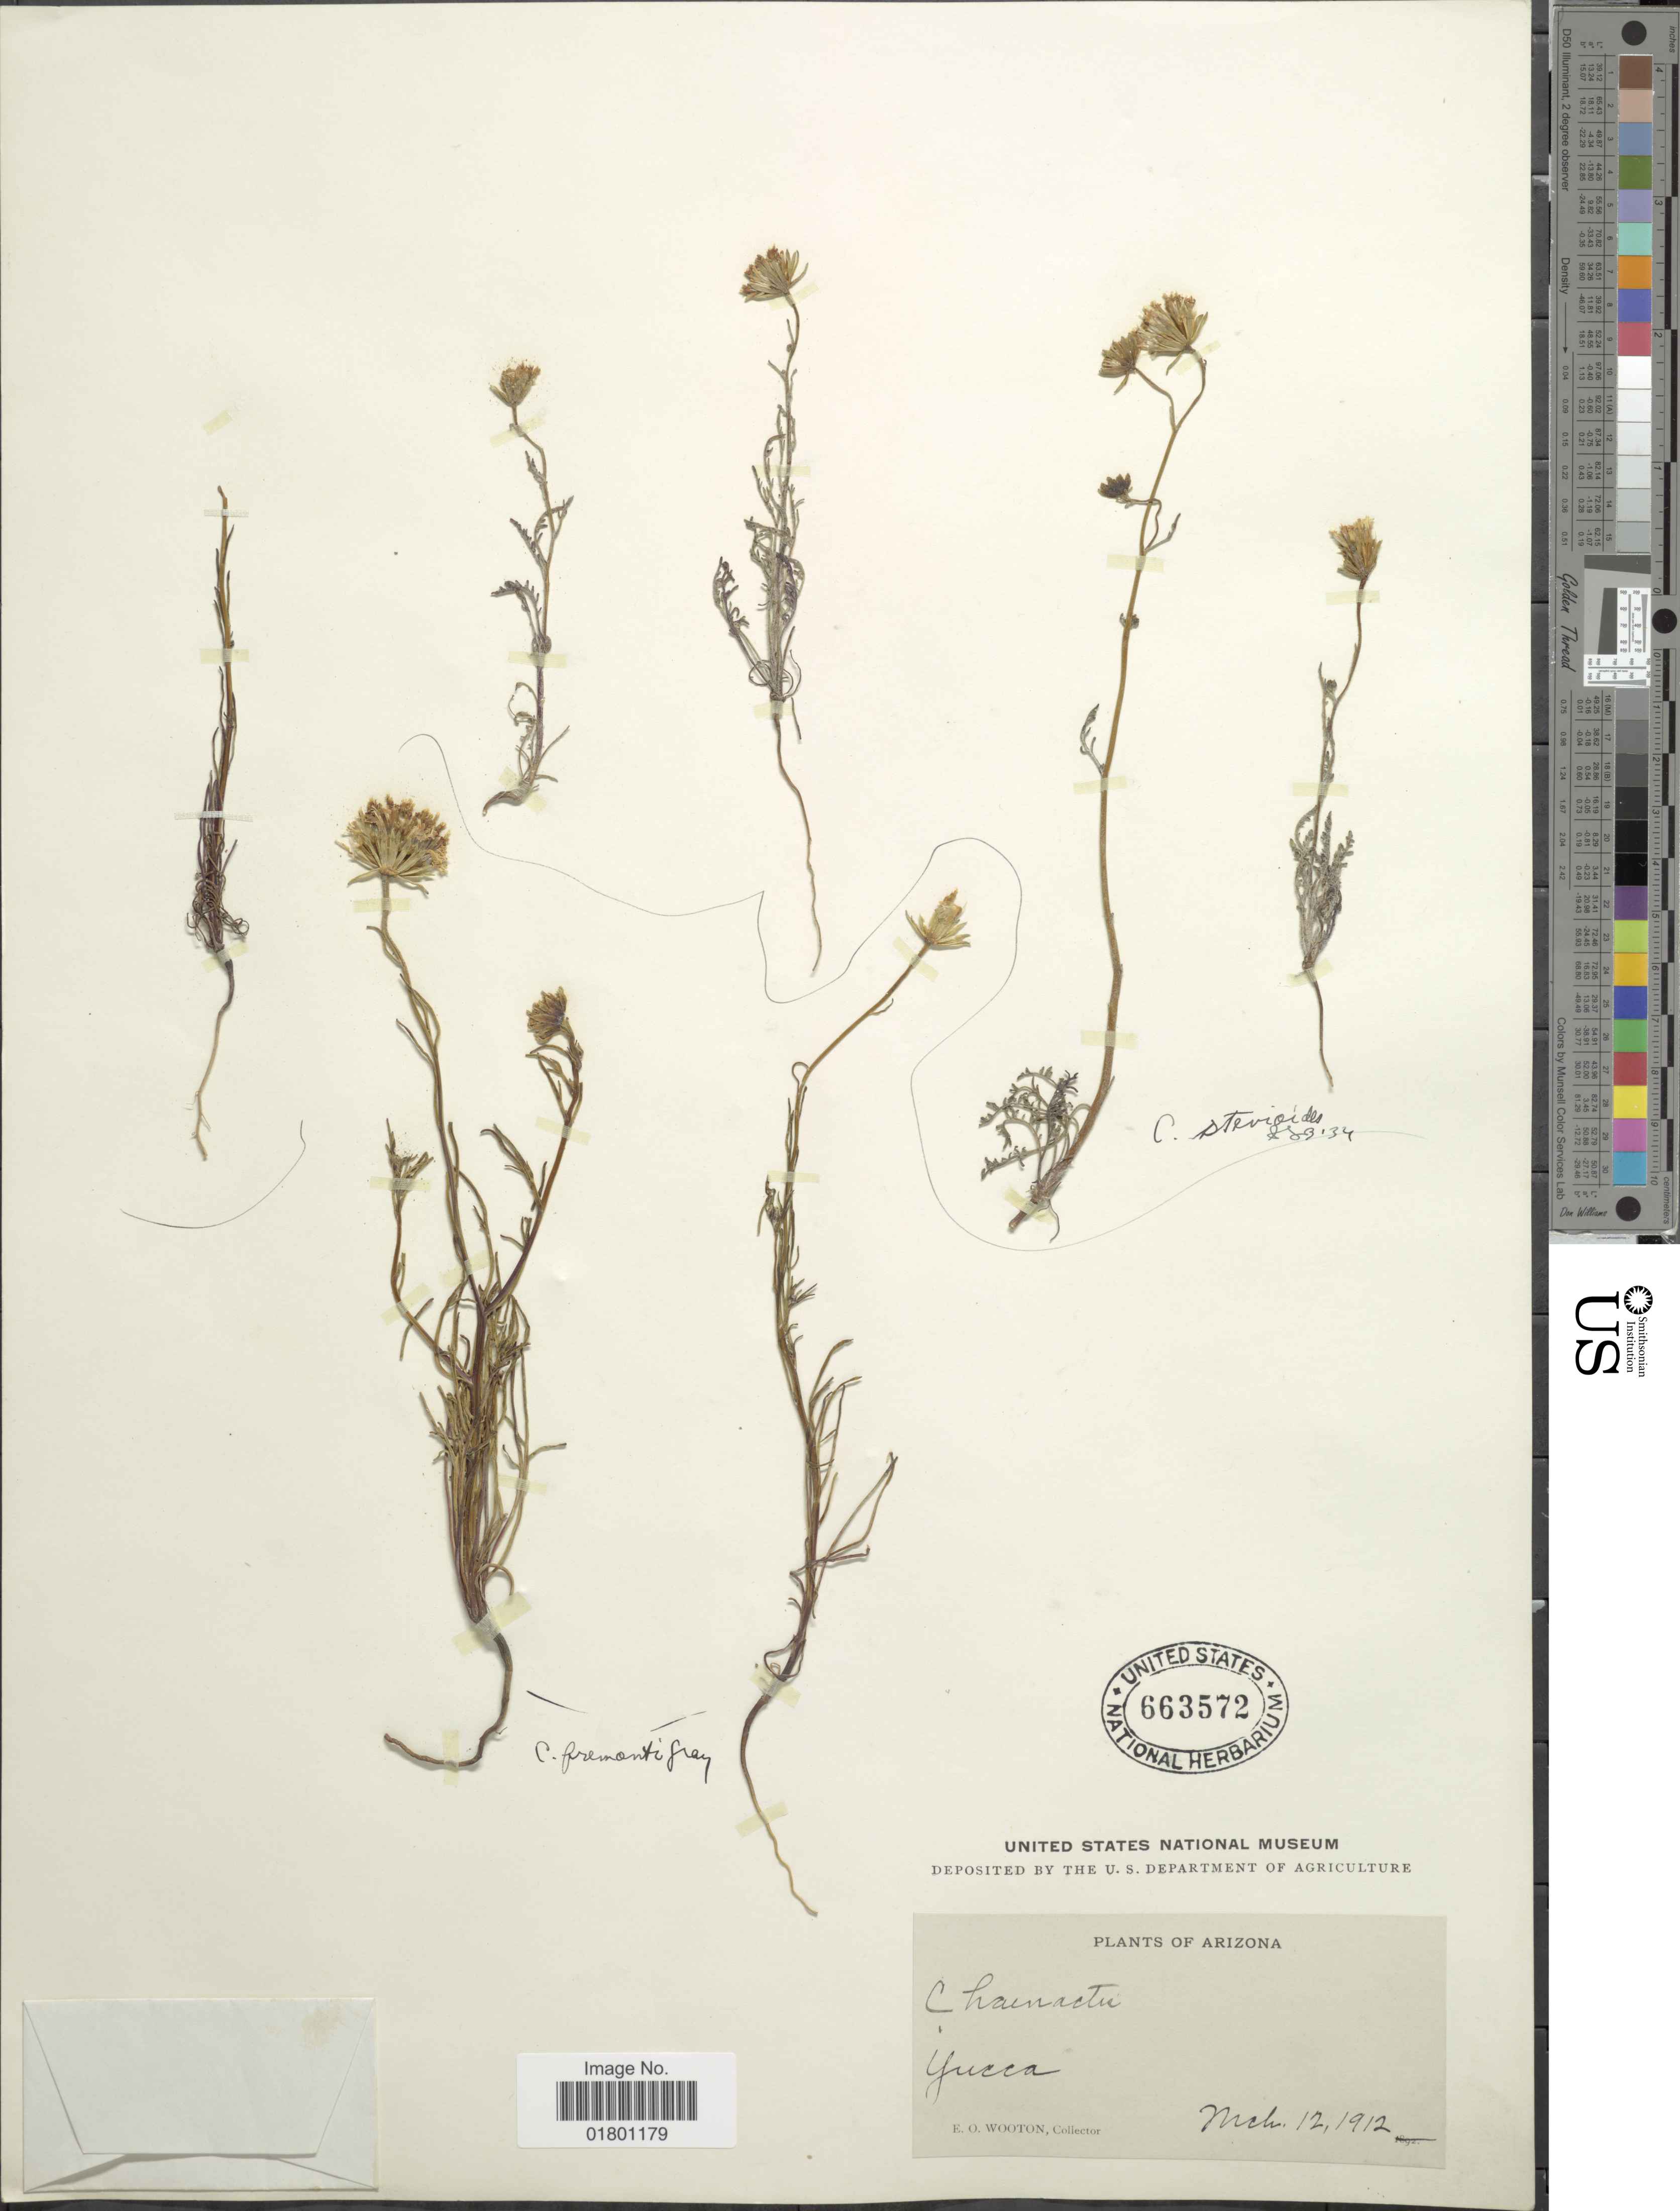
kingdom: Plantae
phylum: Tracheophyta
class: Magnoliopsida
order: Asterales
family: Asteraceae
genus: Chaenactis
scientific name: Chaenactis fremontii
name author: A. Gray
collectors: E. O. Wooton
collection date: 1912-03-12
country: United States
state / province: Arizona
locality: Yucca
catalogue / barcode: US 663572